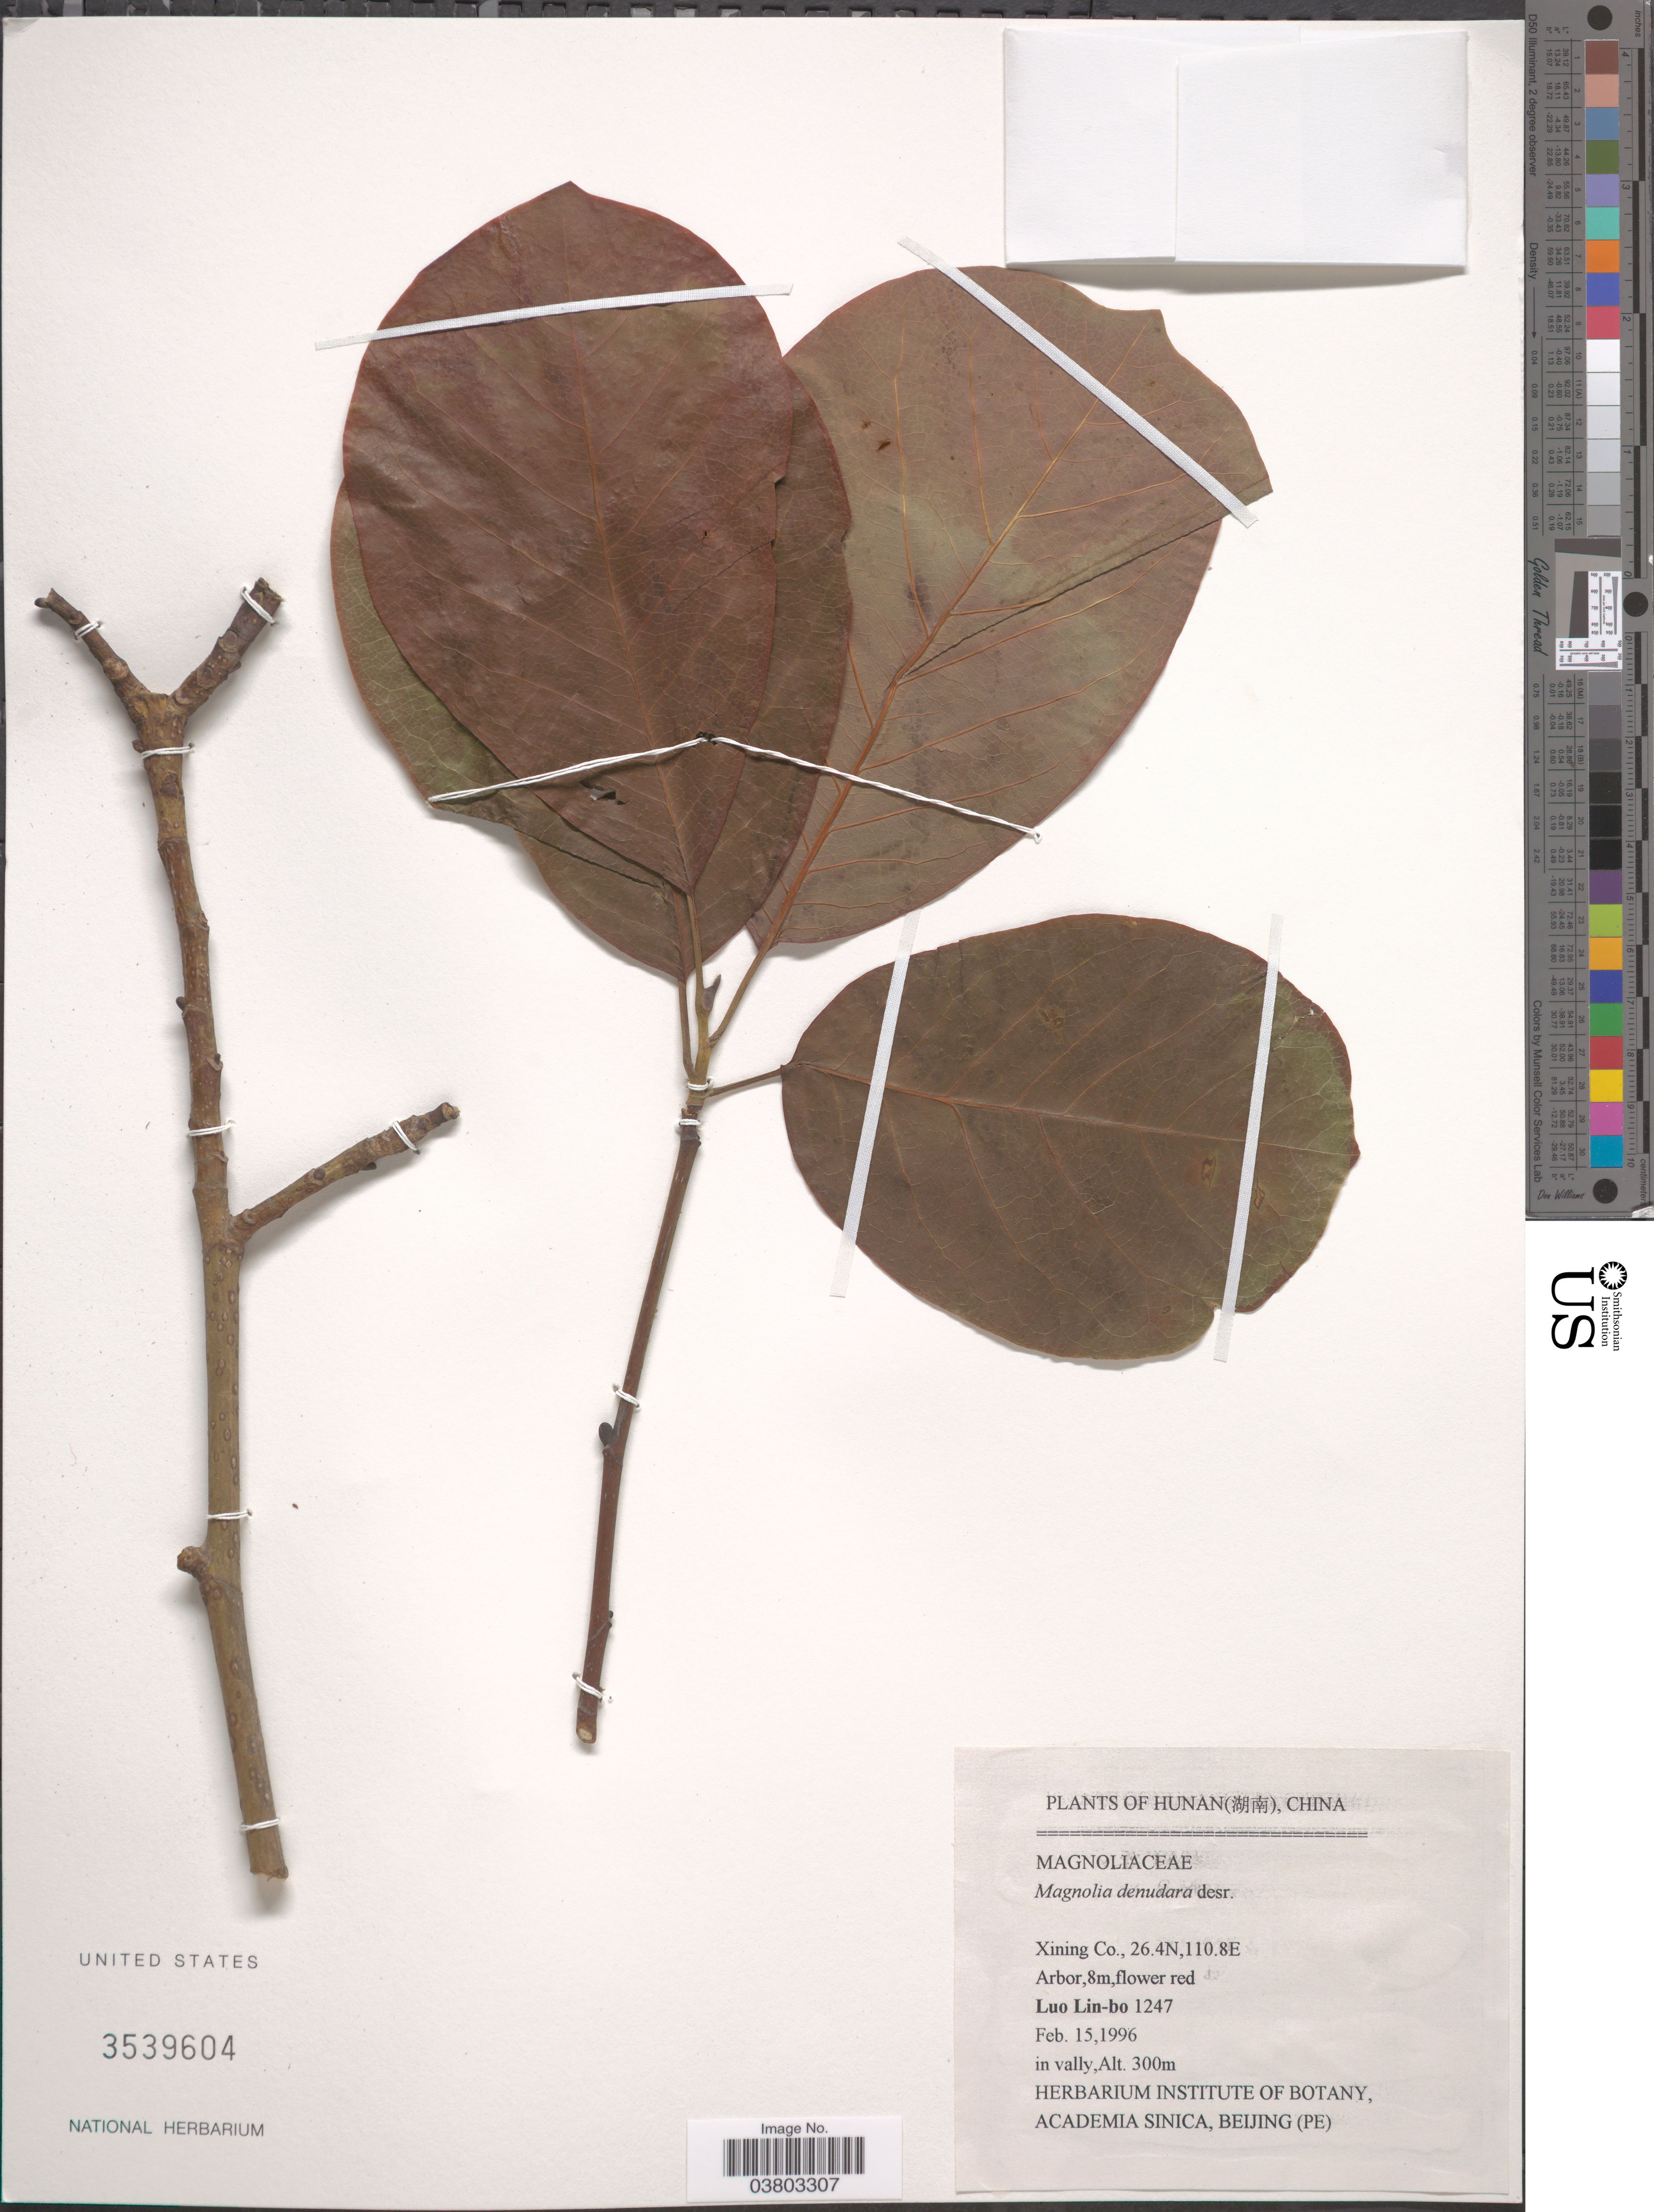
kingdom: Plantae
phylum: Tracheophyta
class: Magnoliopsida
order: Magnoliales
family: Magnoliaceae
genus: Magnolia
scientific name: Magnolia heptapeta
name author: (Buc'hoz) Dandy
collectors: L. Lin-bo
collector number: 1247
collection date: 1996-02-15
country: China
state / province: Hunan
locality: Xining Co.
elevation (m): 300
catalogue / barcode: US 3539604